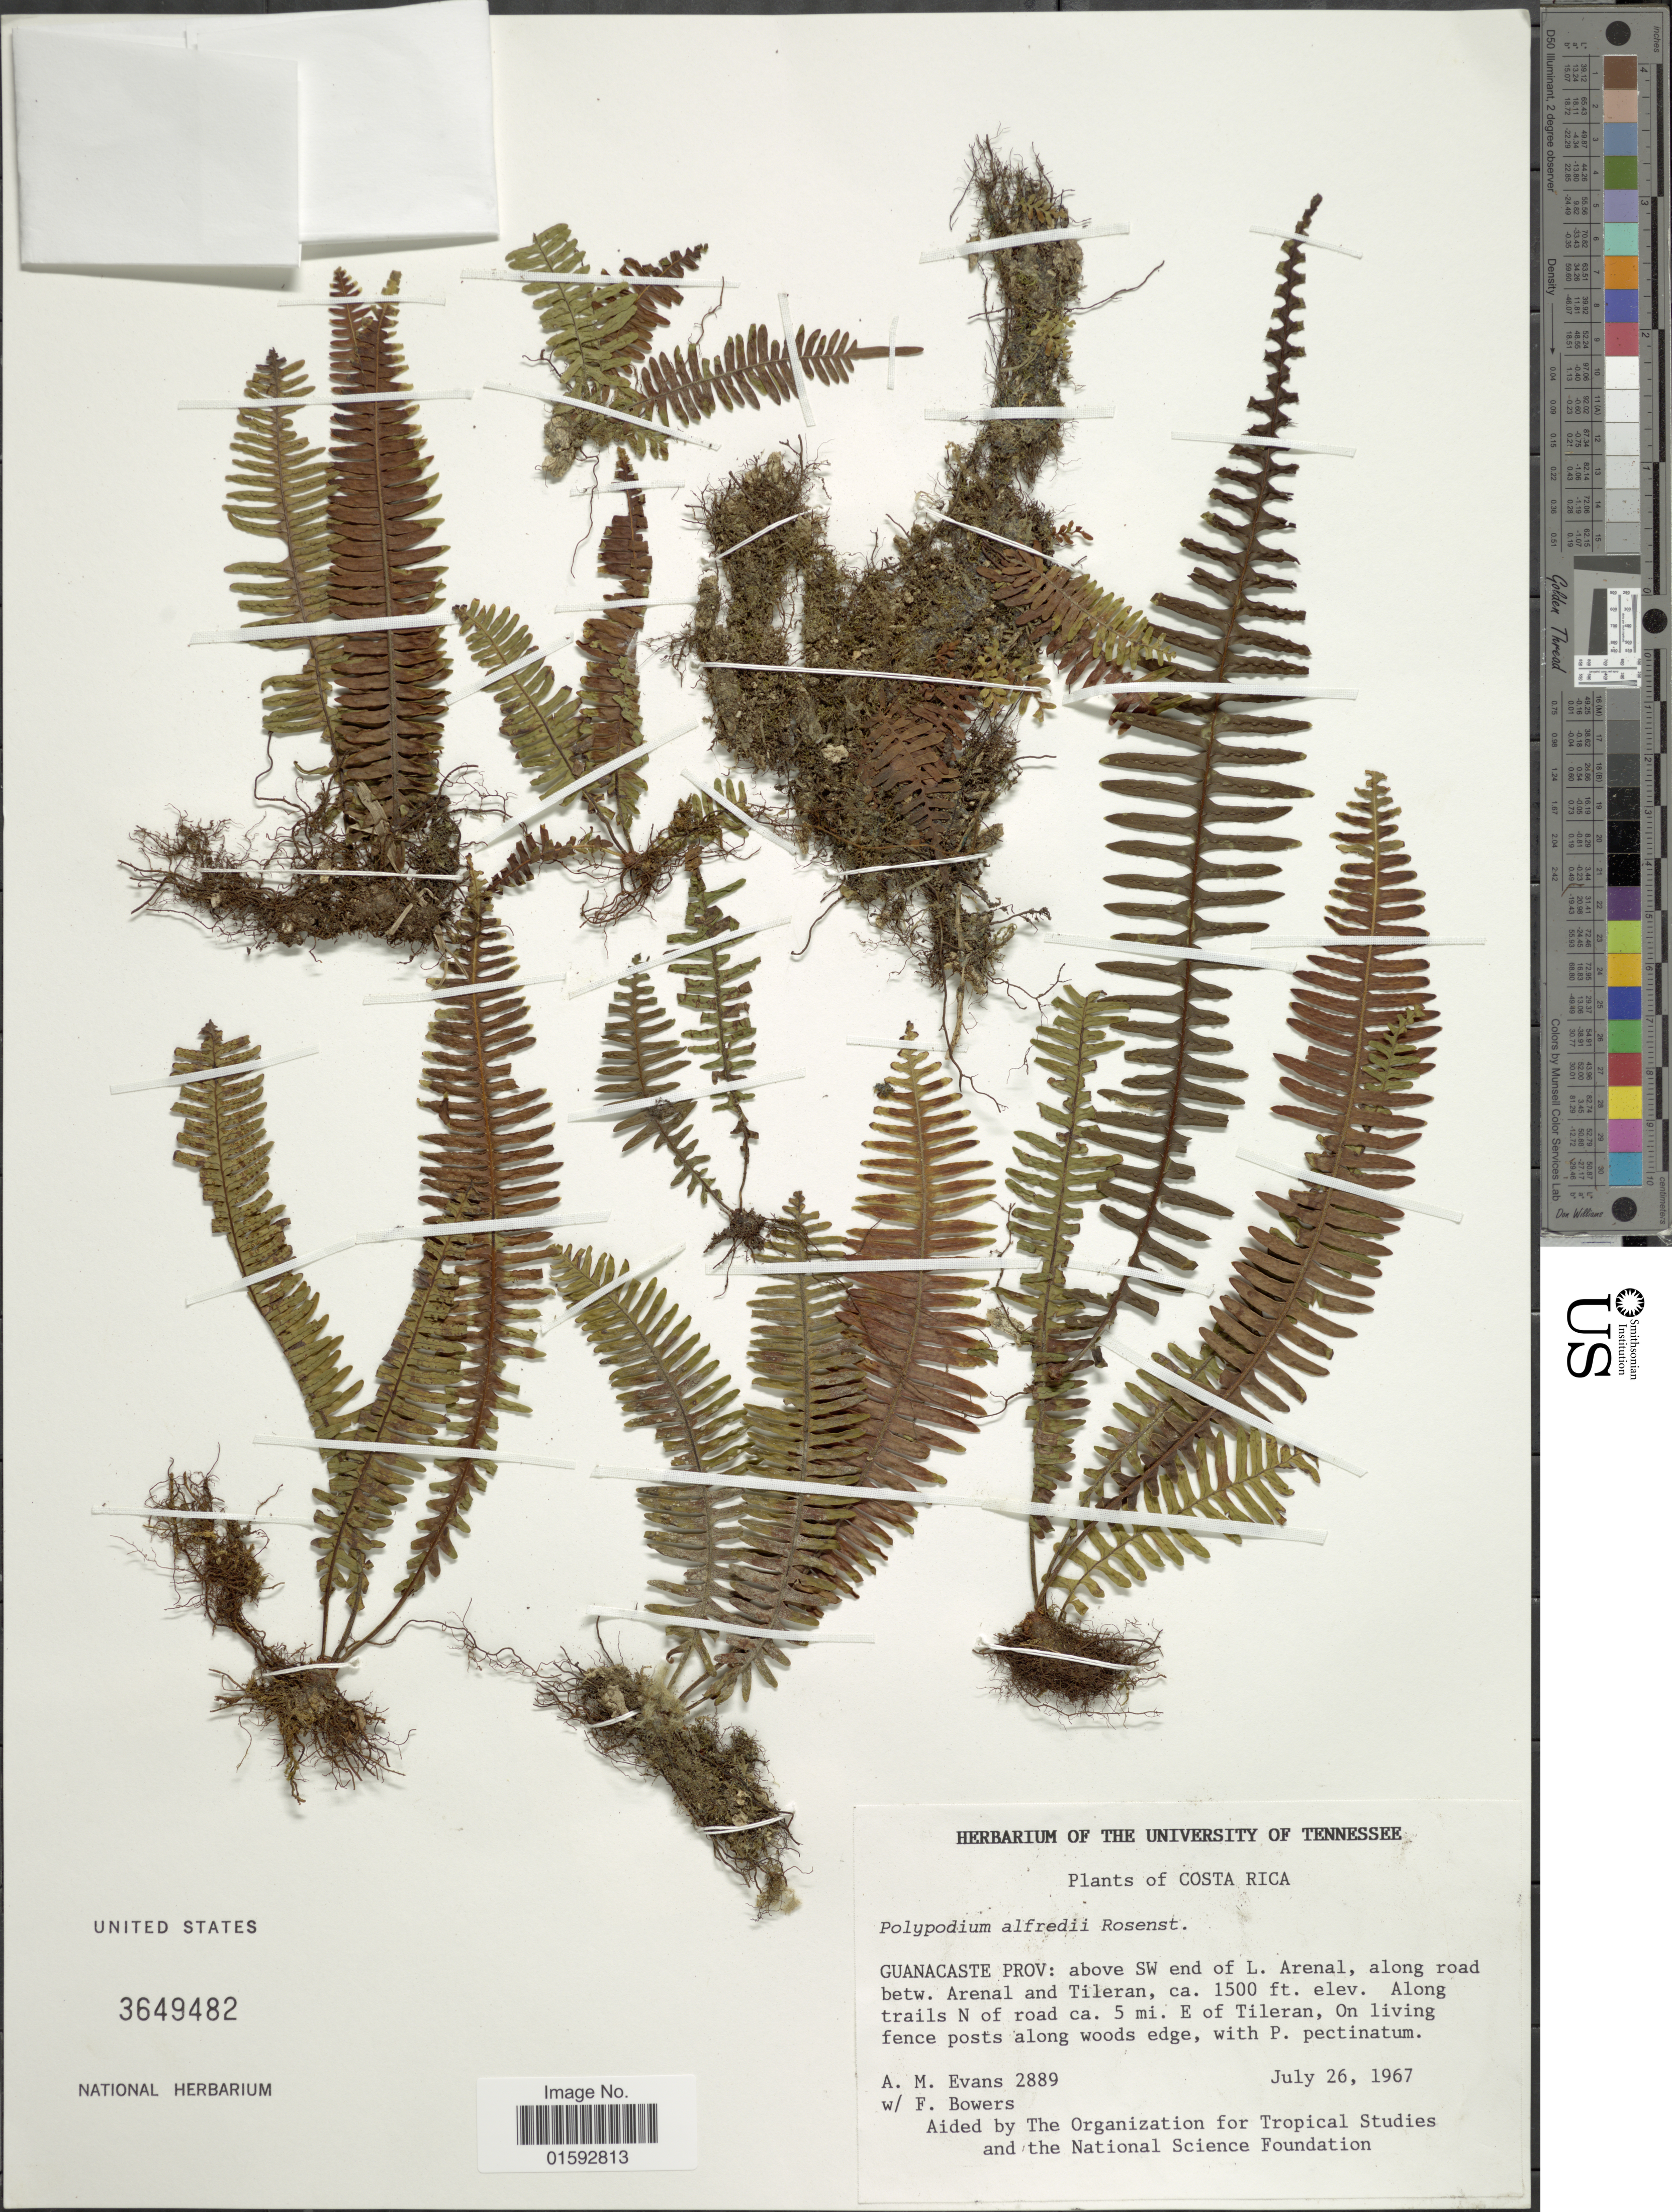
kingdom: Plantae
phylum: Tracheophyta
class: Polypodiopsida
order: Polypodiales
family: Polypodiaceae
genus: Pecluma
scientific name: Pecluma alfredii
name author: (Rosenst.) M.G. Price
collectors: A. M. Evans & F. Bowers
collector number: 2889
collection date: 1967-07-26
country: Costa Rica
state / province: Guanacaste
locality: Above SW end of L. Arenal, along road betw. Arenal and Tileran, Along trails N of road ca. 5 mi. E of Tileran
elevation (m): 457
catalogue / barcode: US 3649482